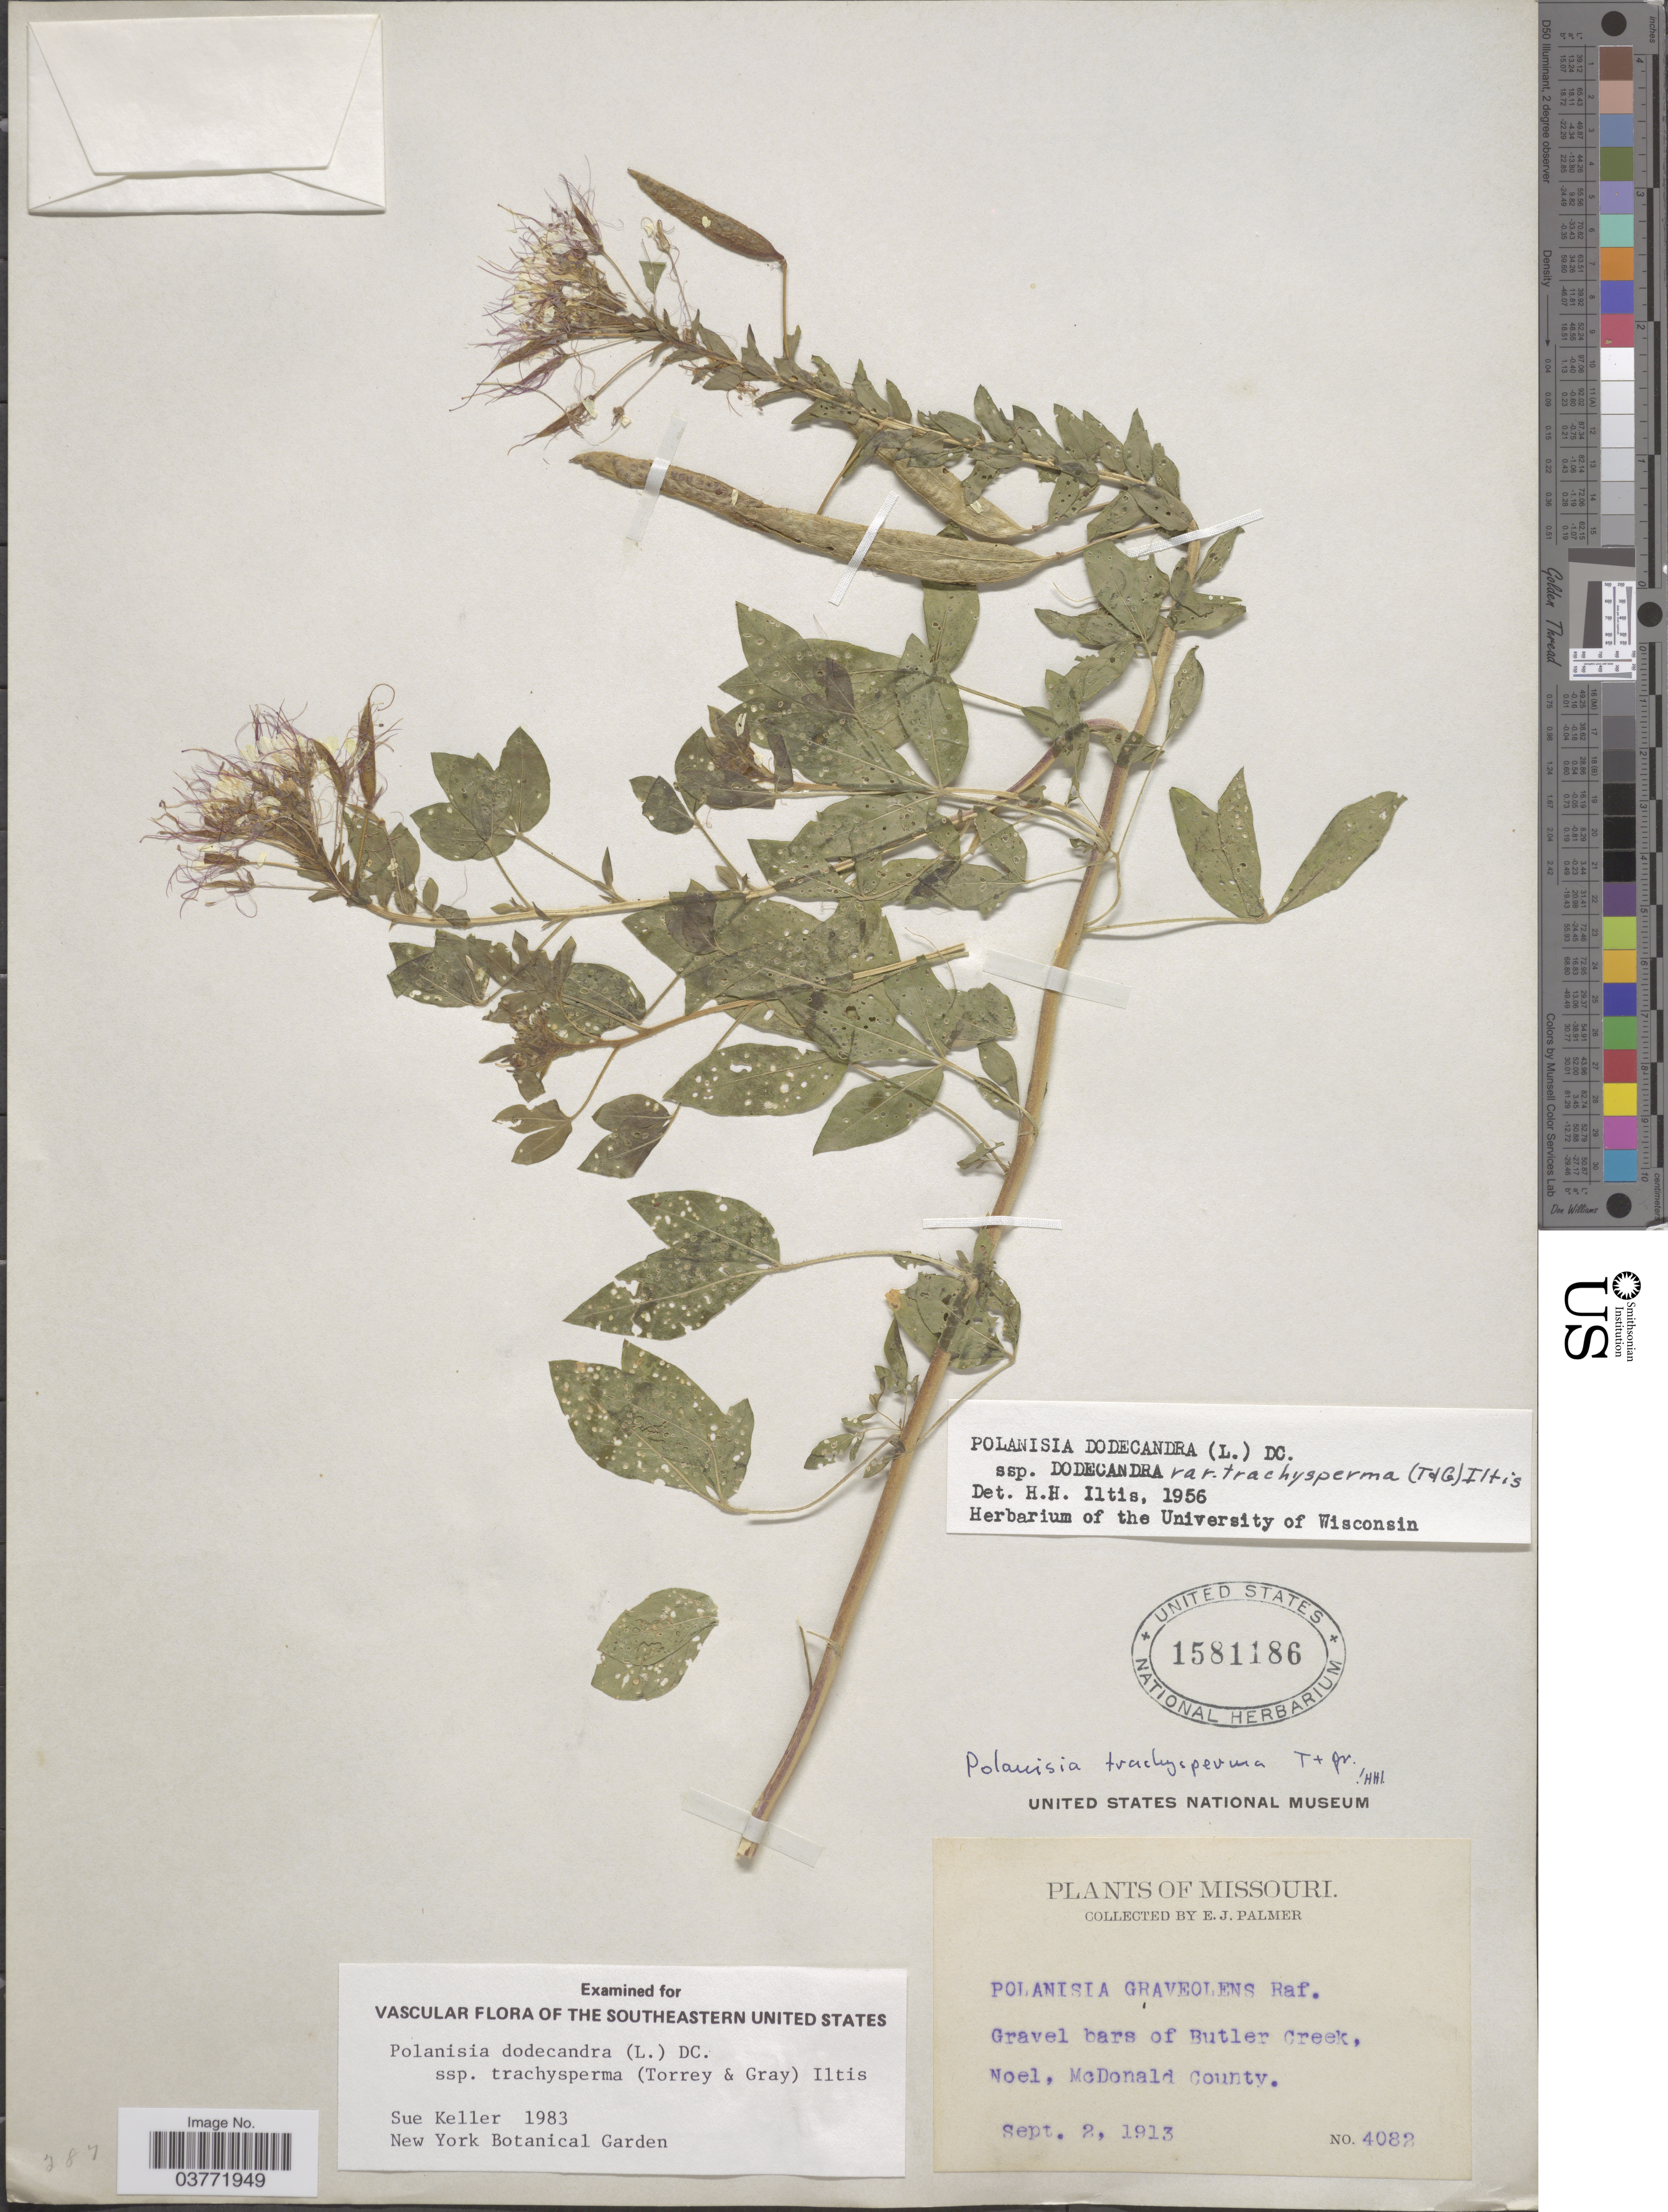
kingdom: Plantae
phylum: Tracheophyta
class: Magnoliopsida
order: Brassicales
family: Cleomaceae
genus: Polanisia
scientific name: Polanisia trachysperma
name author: Torr. & A. Gray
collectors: E. J. Palmer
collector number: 4082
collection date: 1913-09-02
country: United States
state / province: Missouri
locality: Gravel bars of Butler Creek, Noel, McDonald County.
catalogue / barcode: US 1581186